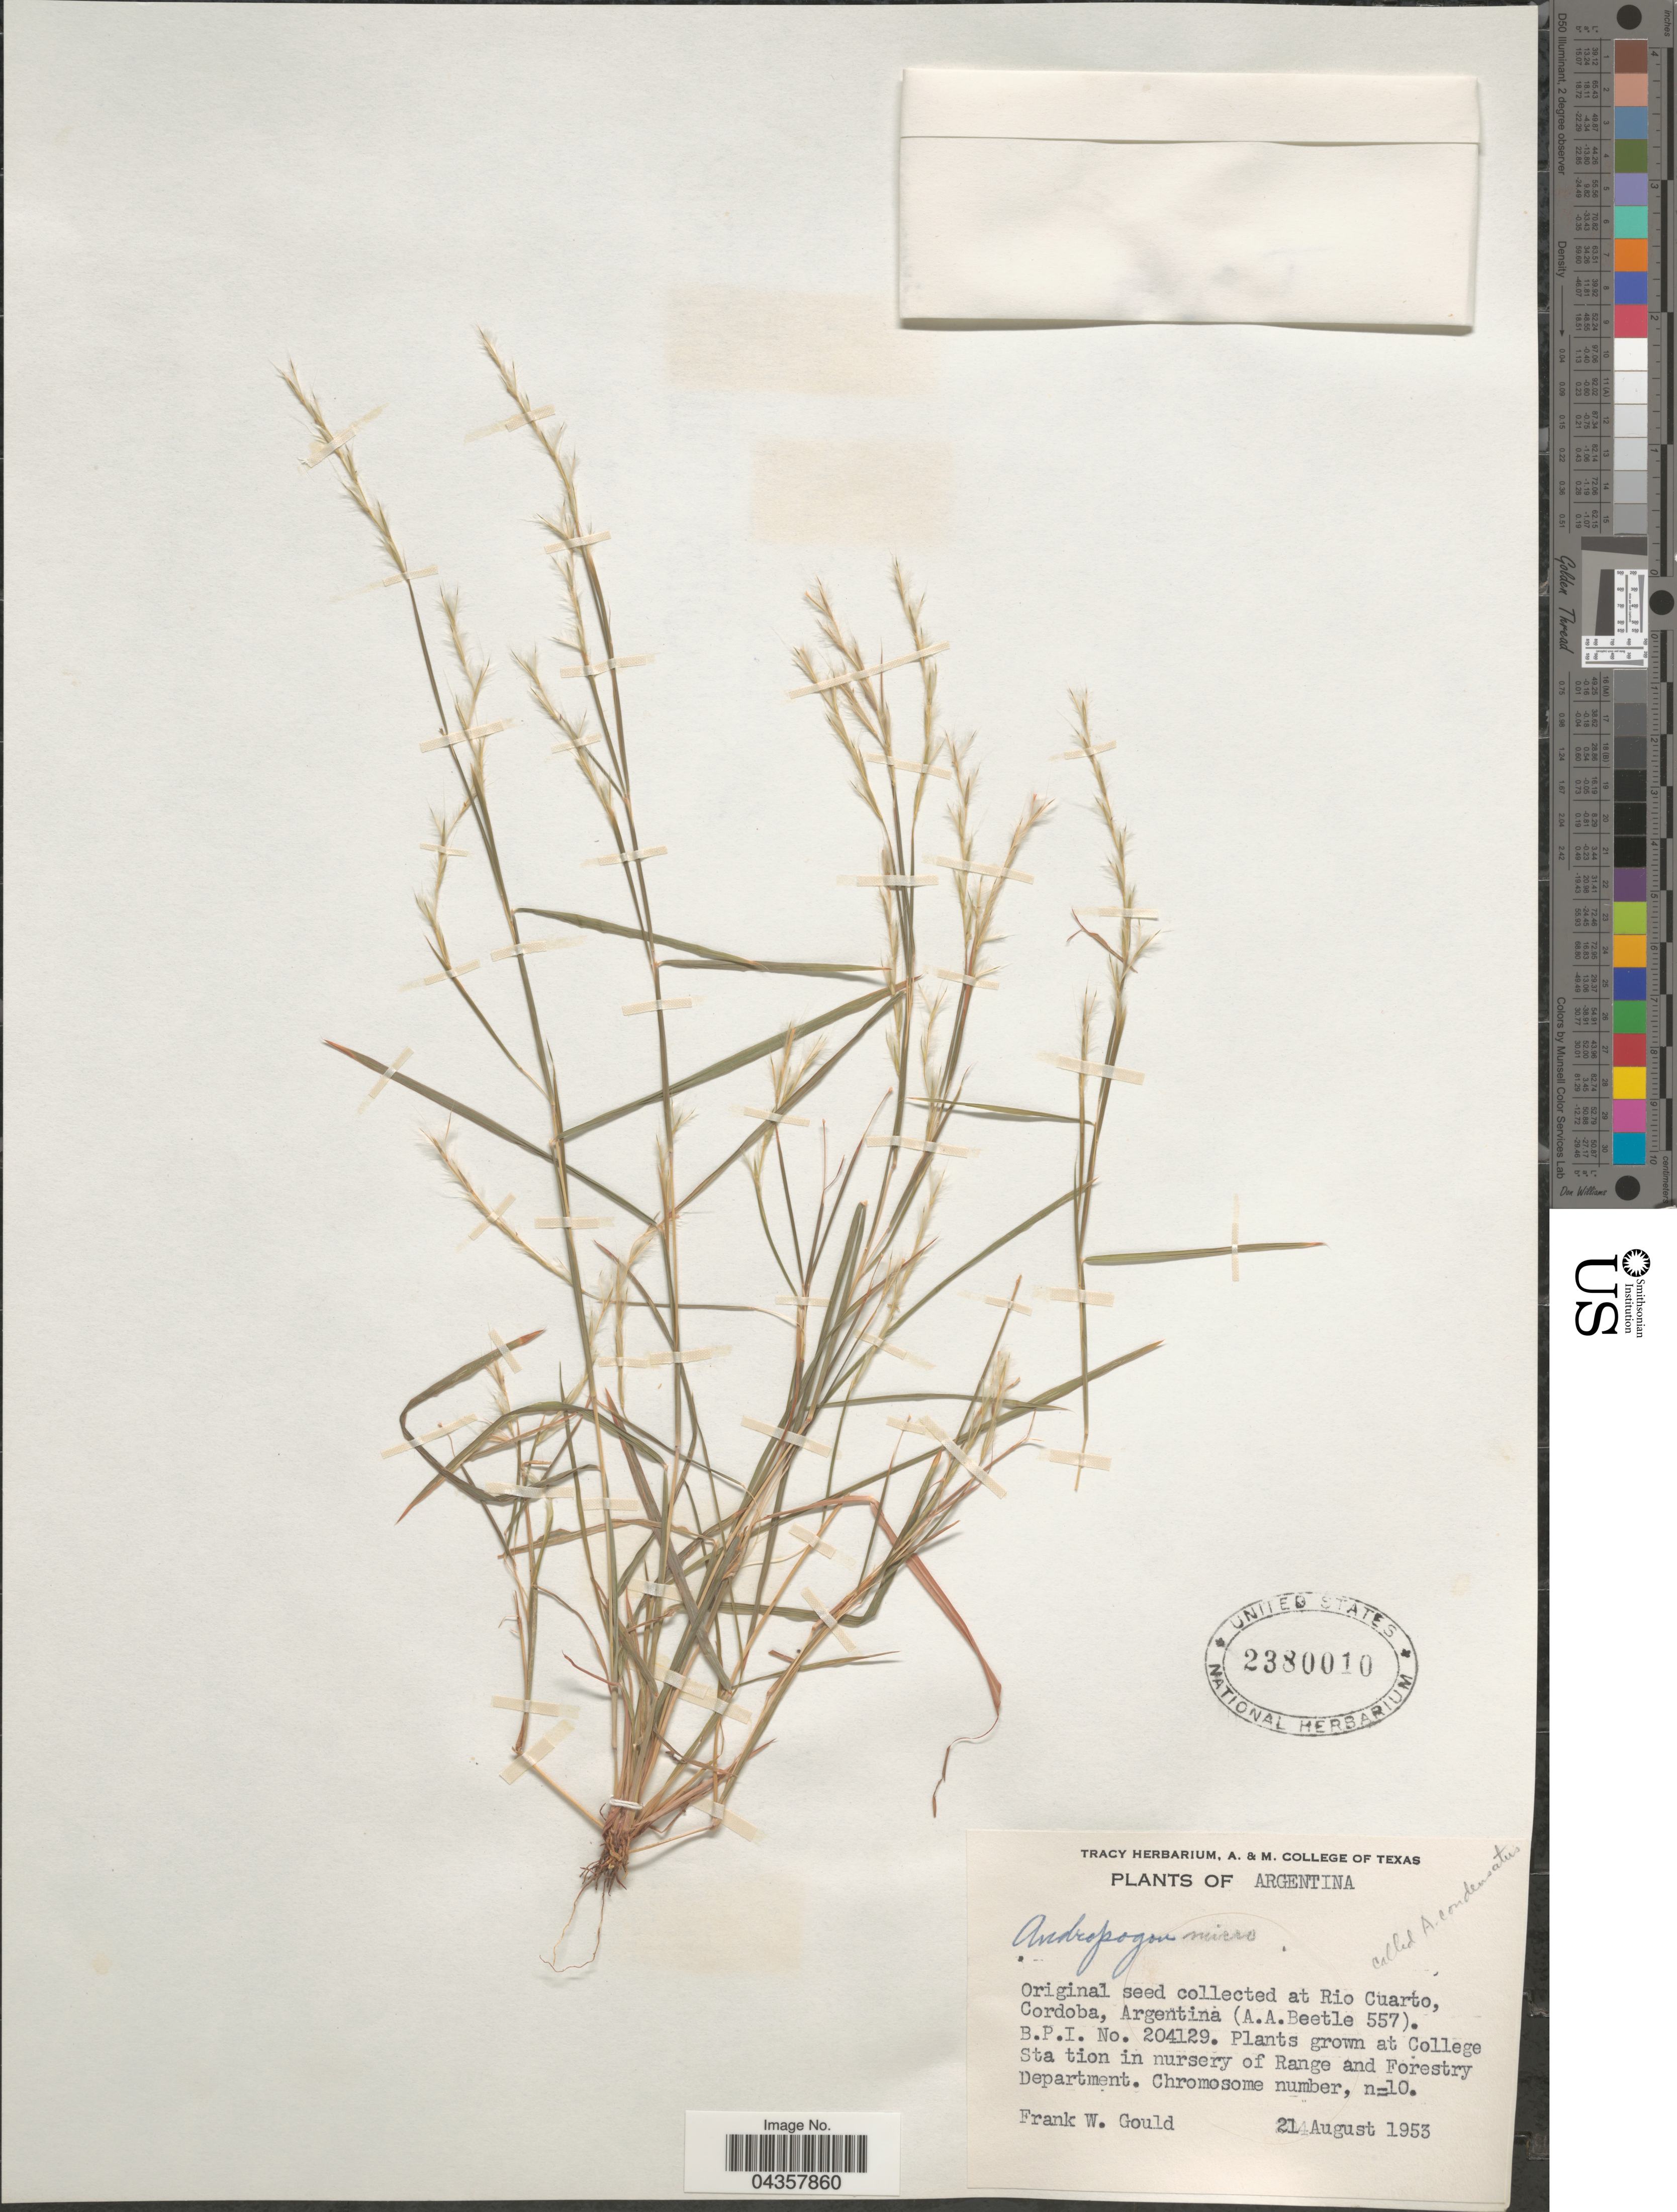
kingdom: Plantae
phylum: Tracheophyta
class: Liliopsida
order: Poales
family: Poaceae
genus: Schizachyrium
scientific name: Schizachyrium microstachyum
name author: (Desv. ex Ham.) Roseng. et al.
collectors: F. W. Gould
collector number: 204129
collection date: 1953-08-21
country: United States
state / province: Texas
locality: Grown at College Station in nursery of Range and Forestry Department.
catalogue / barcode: US 2380010